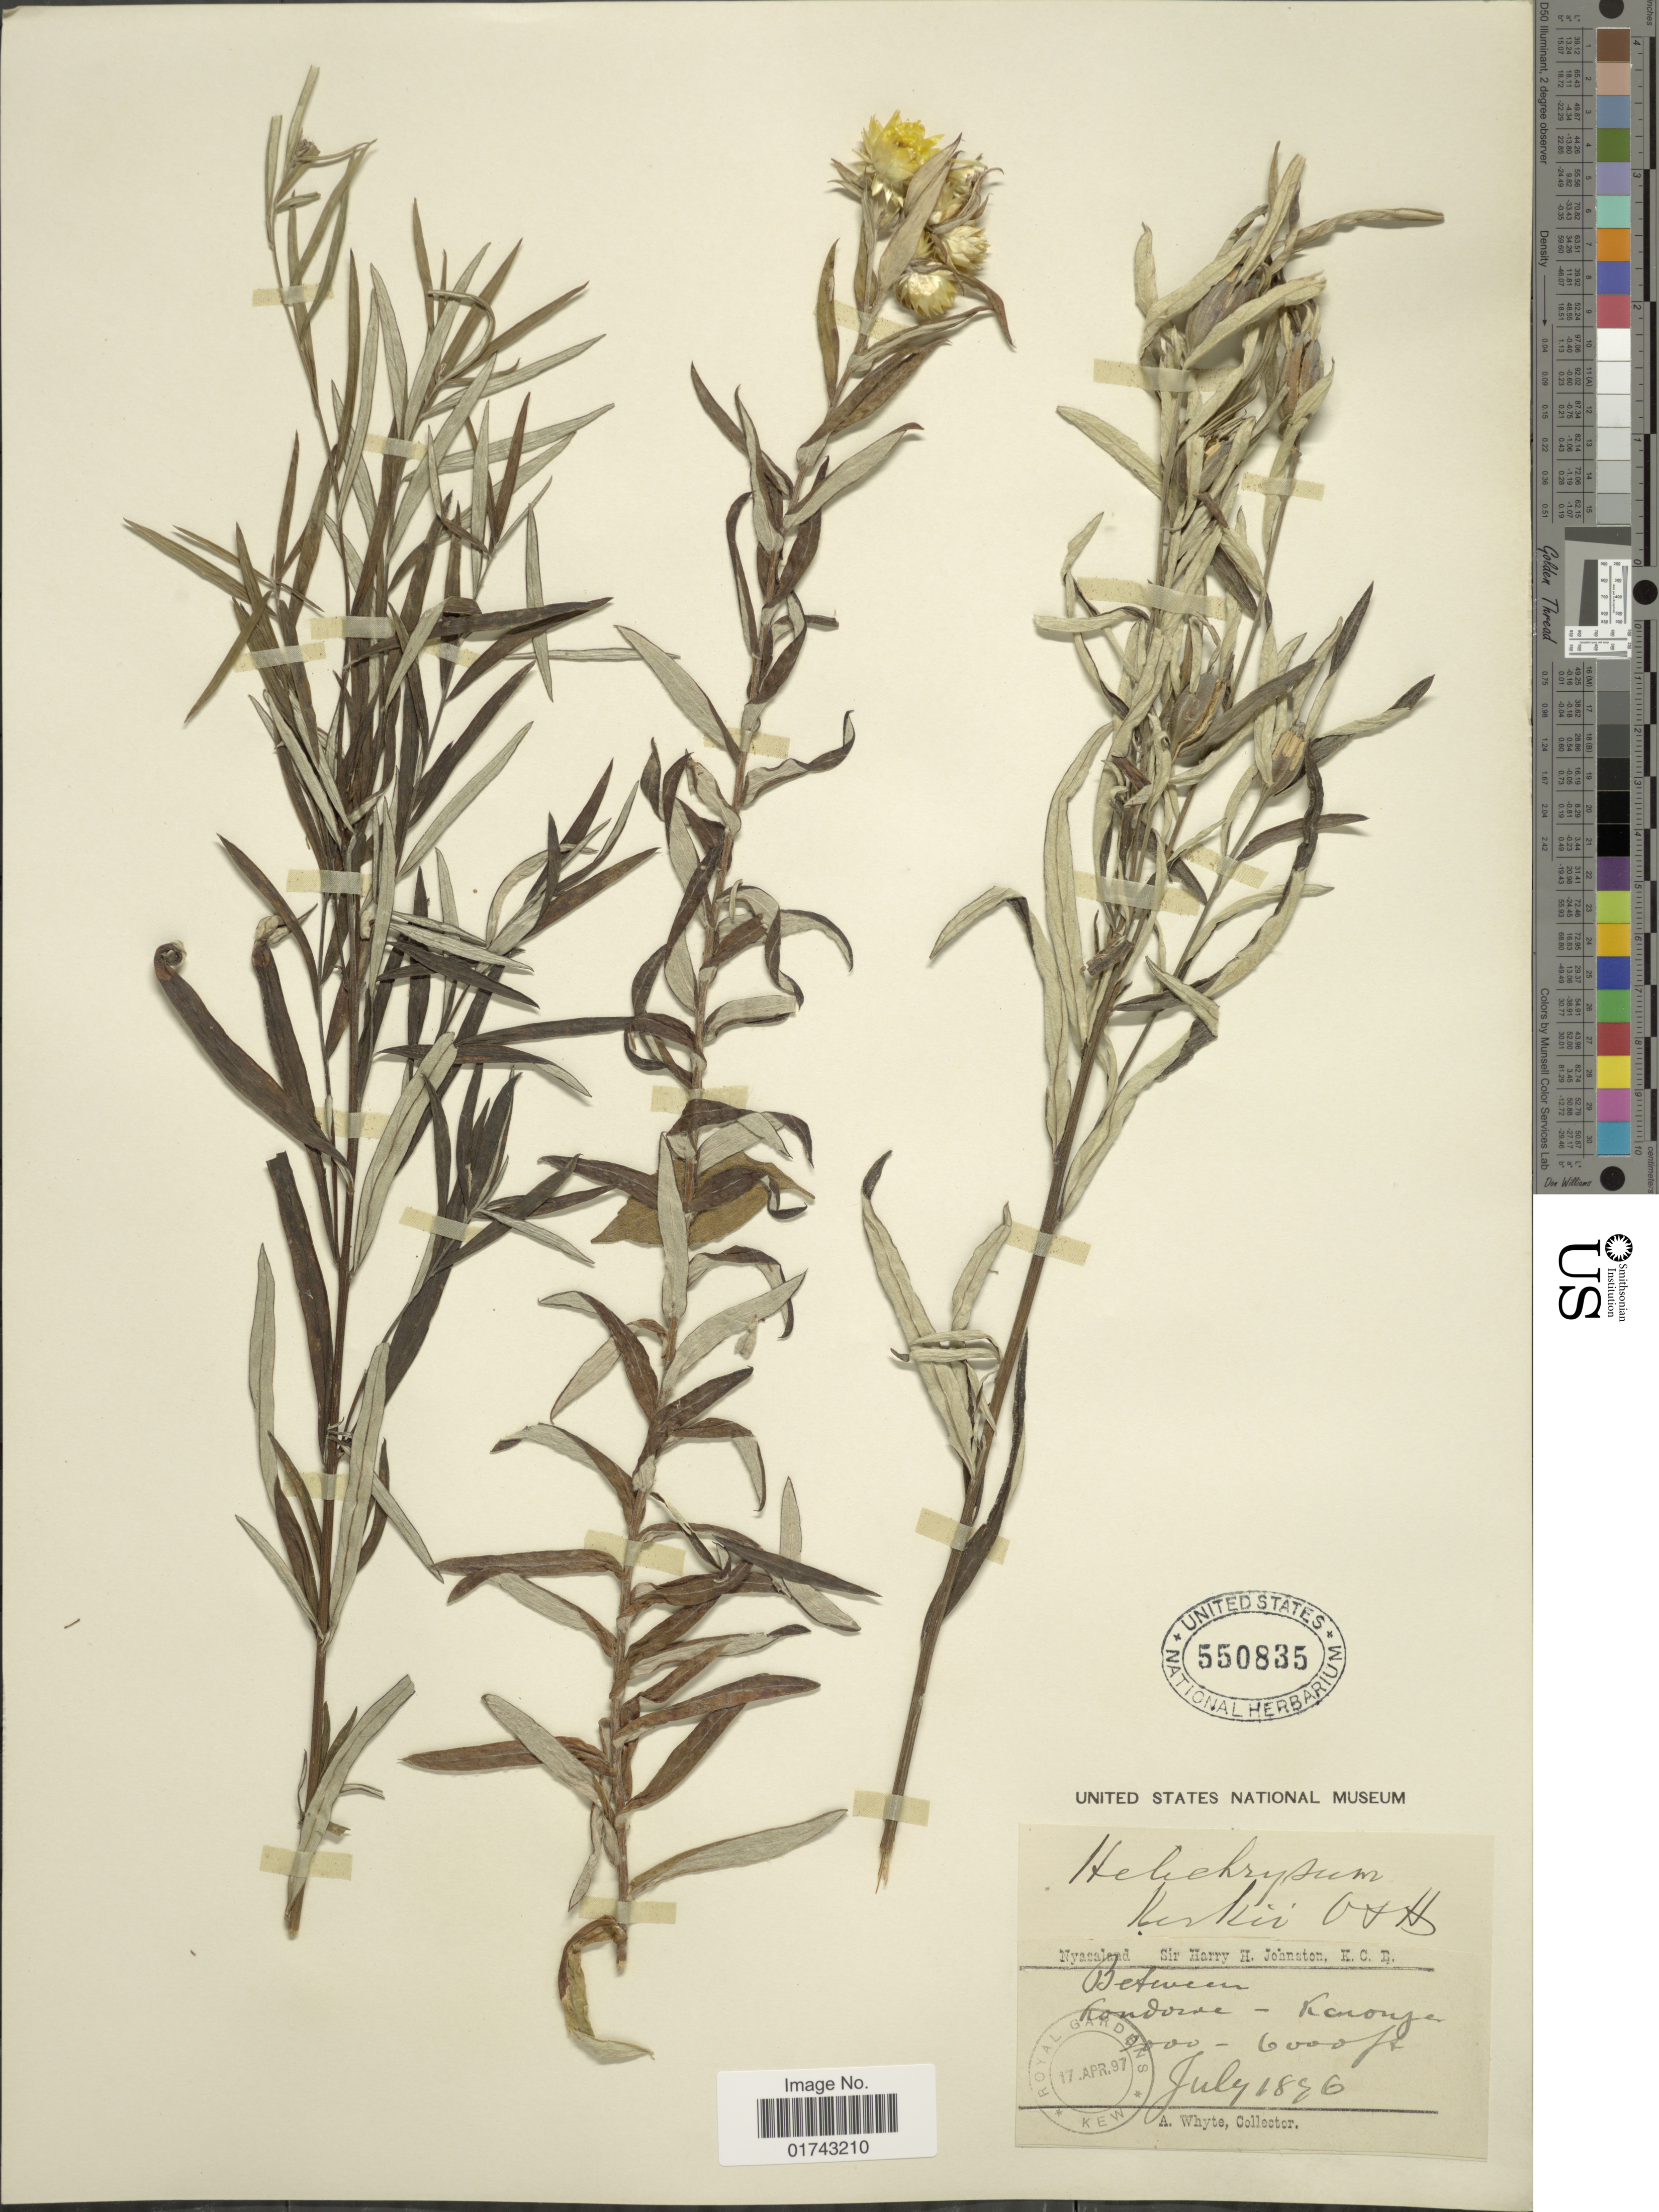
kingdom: Plantae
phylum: Tracheophyta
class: Magnoliopsida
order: Asterales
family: Asteraceae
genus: Helichrysum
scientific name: Helichrysum kirkii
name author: Oliv. & Hiern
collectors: A. Whyte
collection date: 1896-07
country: Malawi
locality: Nyasaland, Between Kondowe-Kananje.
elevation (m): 1524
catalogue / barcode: US 550835